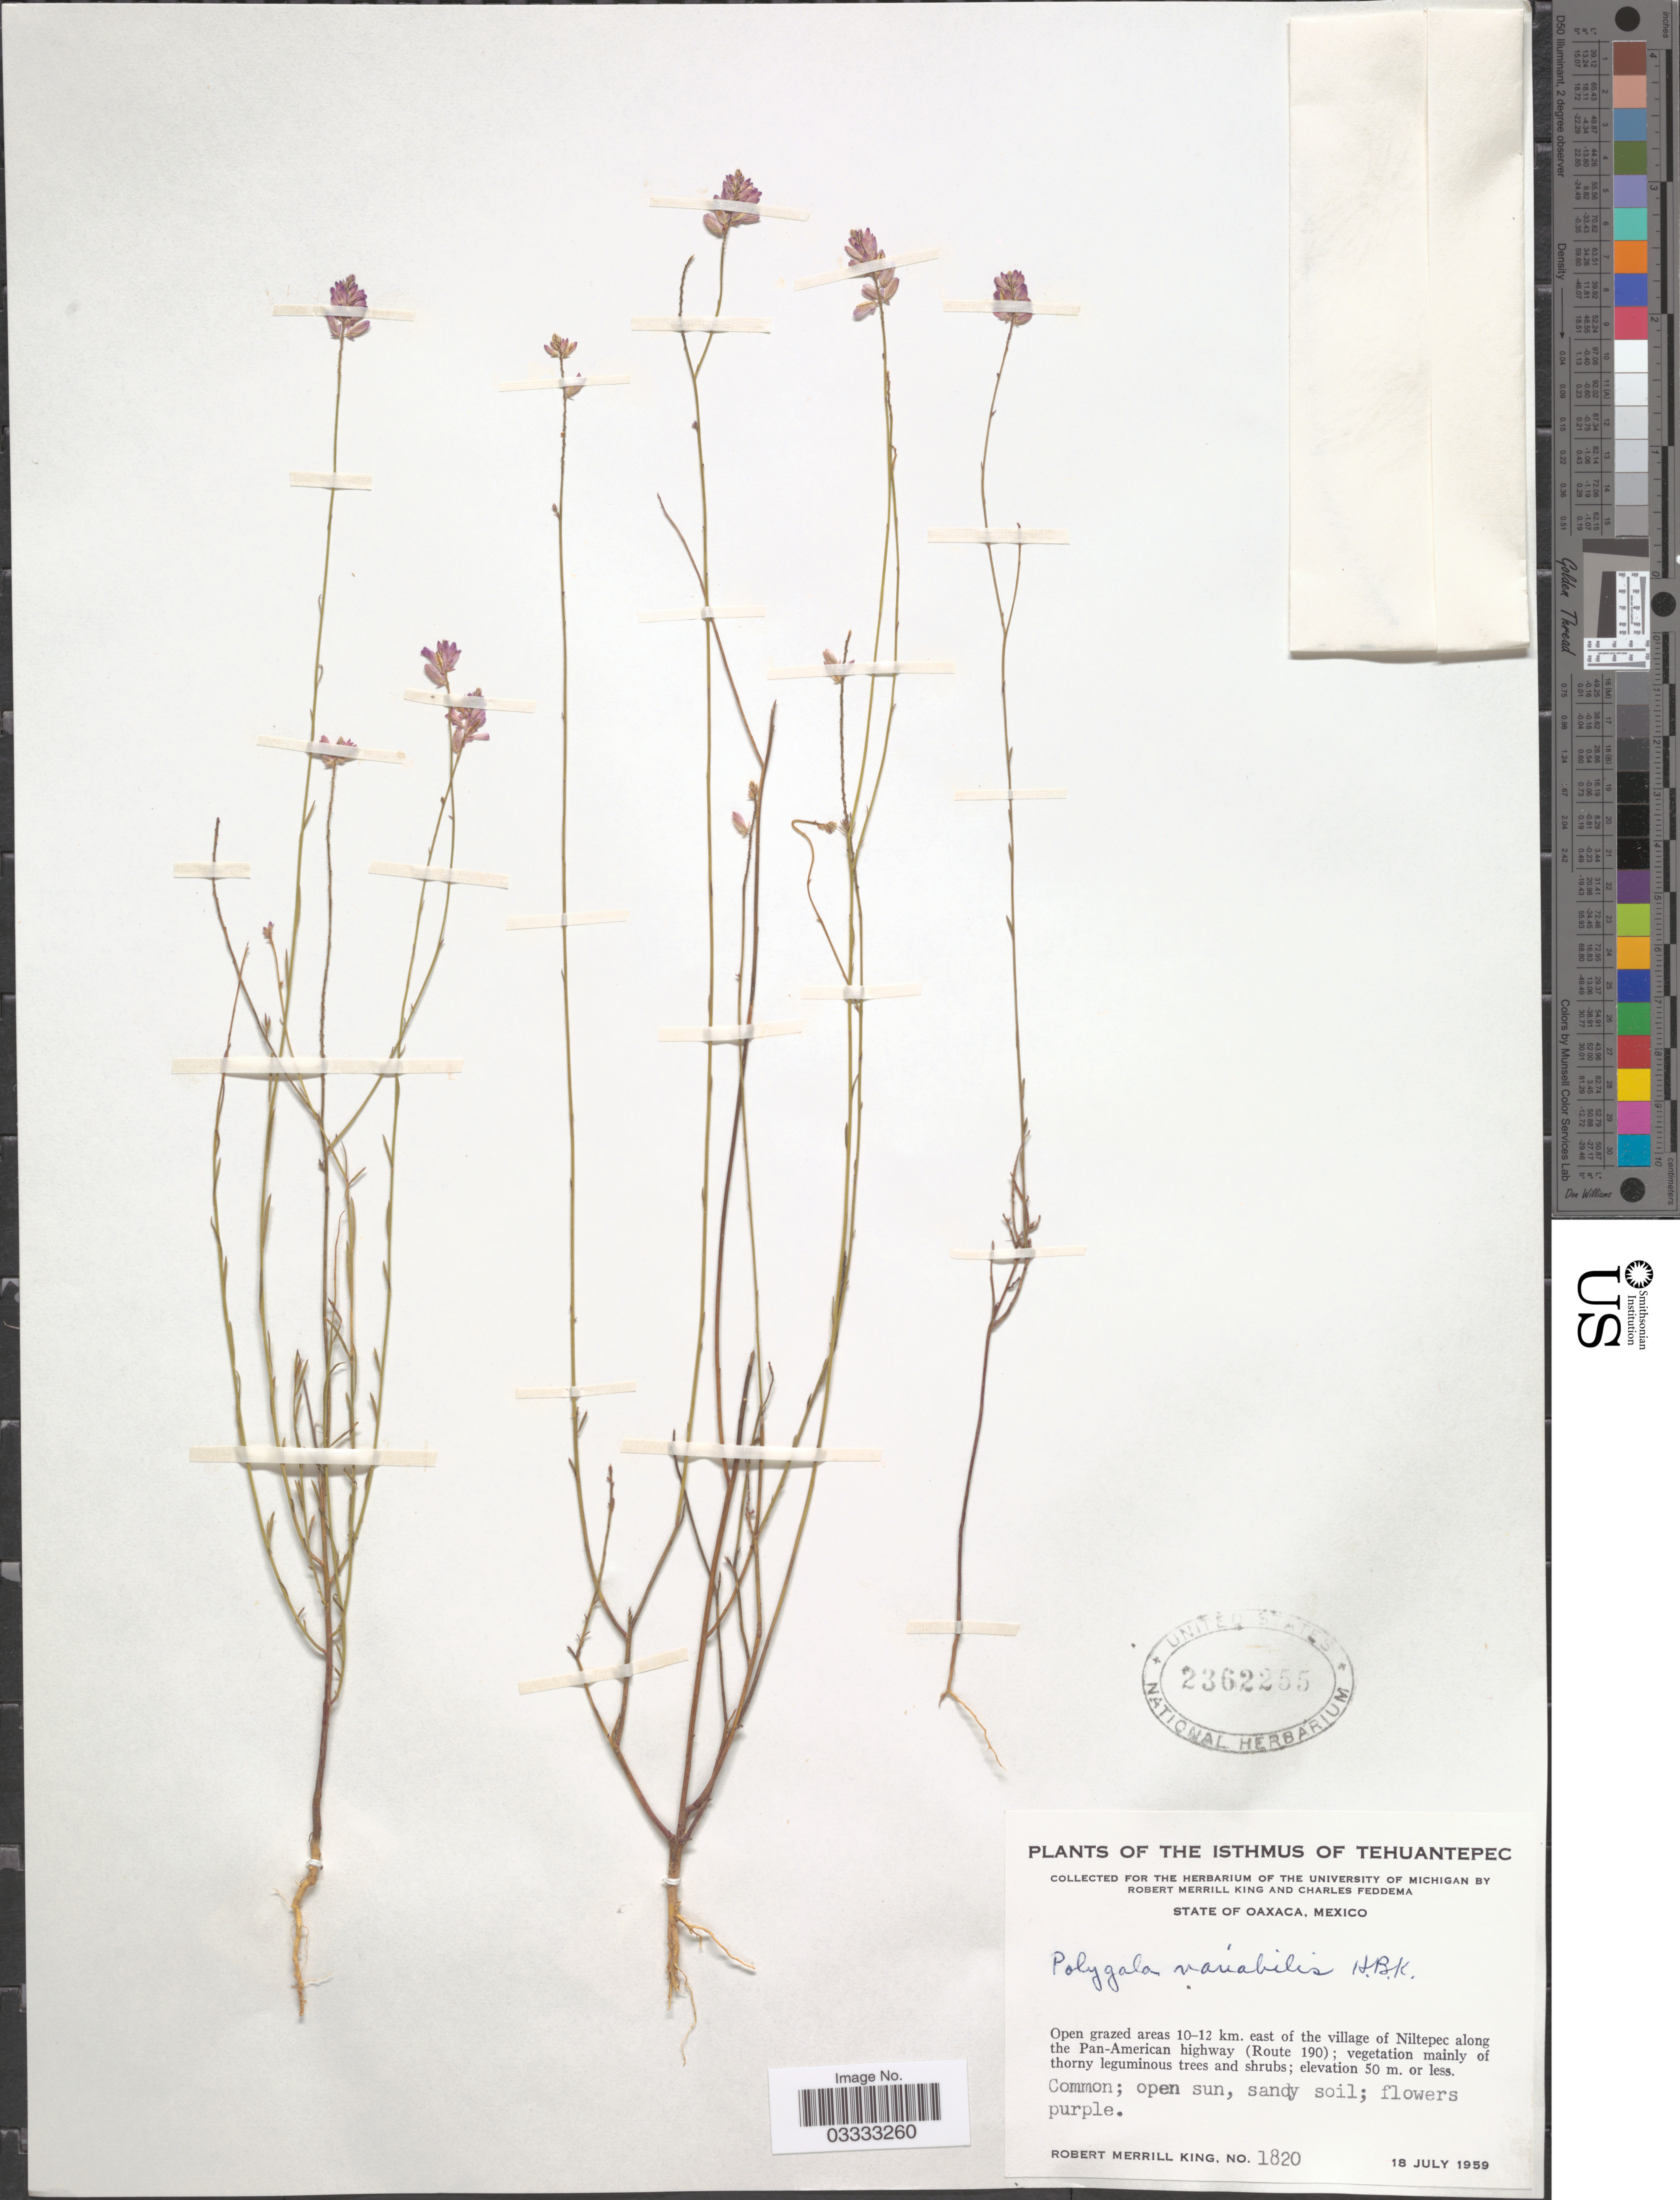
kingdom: Plantae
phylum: Tracheophyta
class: Magnoliopsida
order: Fabales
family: Polygalaceae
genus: Polygala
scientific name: Polygala variabilis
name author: Kunth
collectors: R. M. King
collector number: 1820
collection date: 1959-07-18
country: Mexico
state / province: Oaxaca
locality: The Isthmus of Tehuantepec. Open grazed areas 10-12 km. east of the village of Niltepec along the Pan-American highway (Route 190).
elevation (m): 50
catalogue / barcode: US 2362255